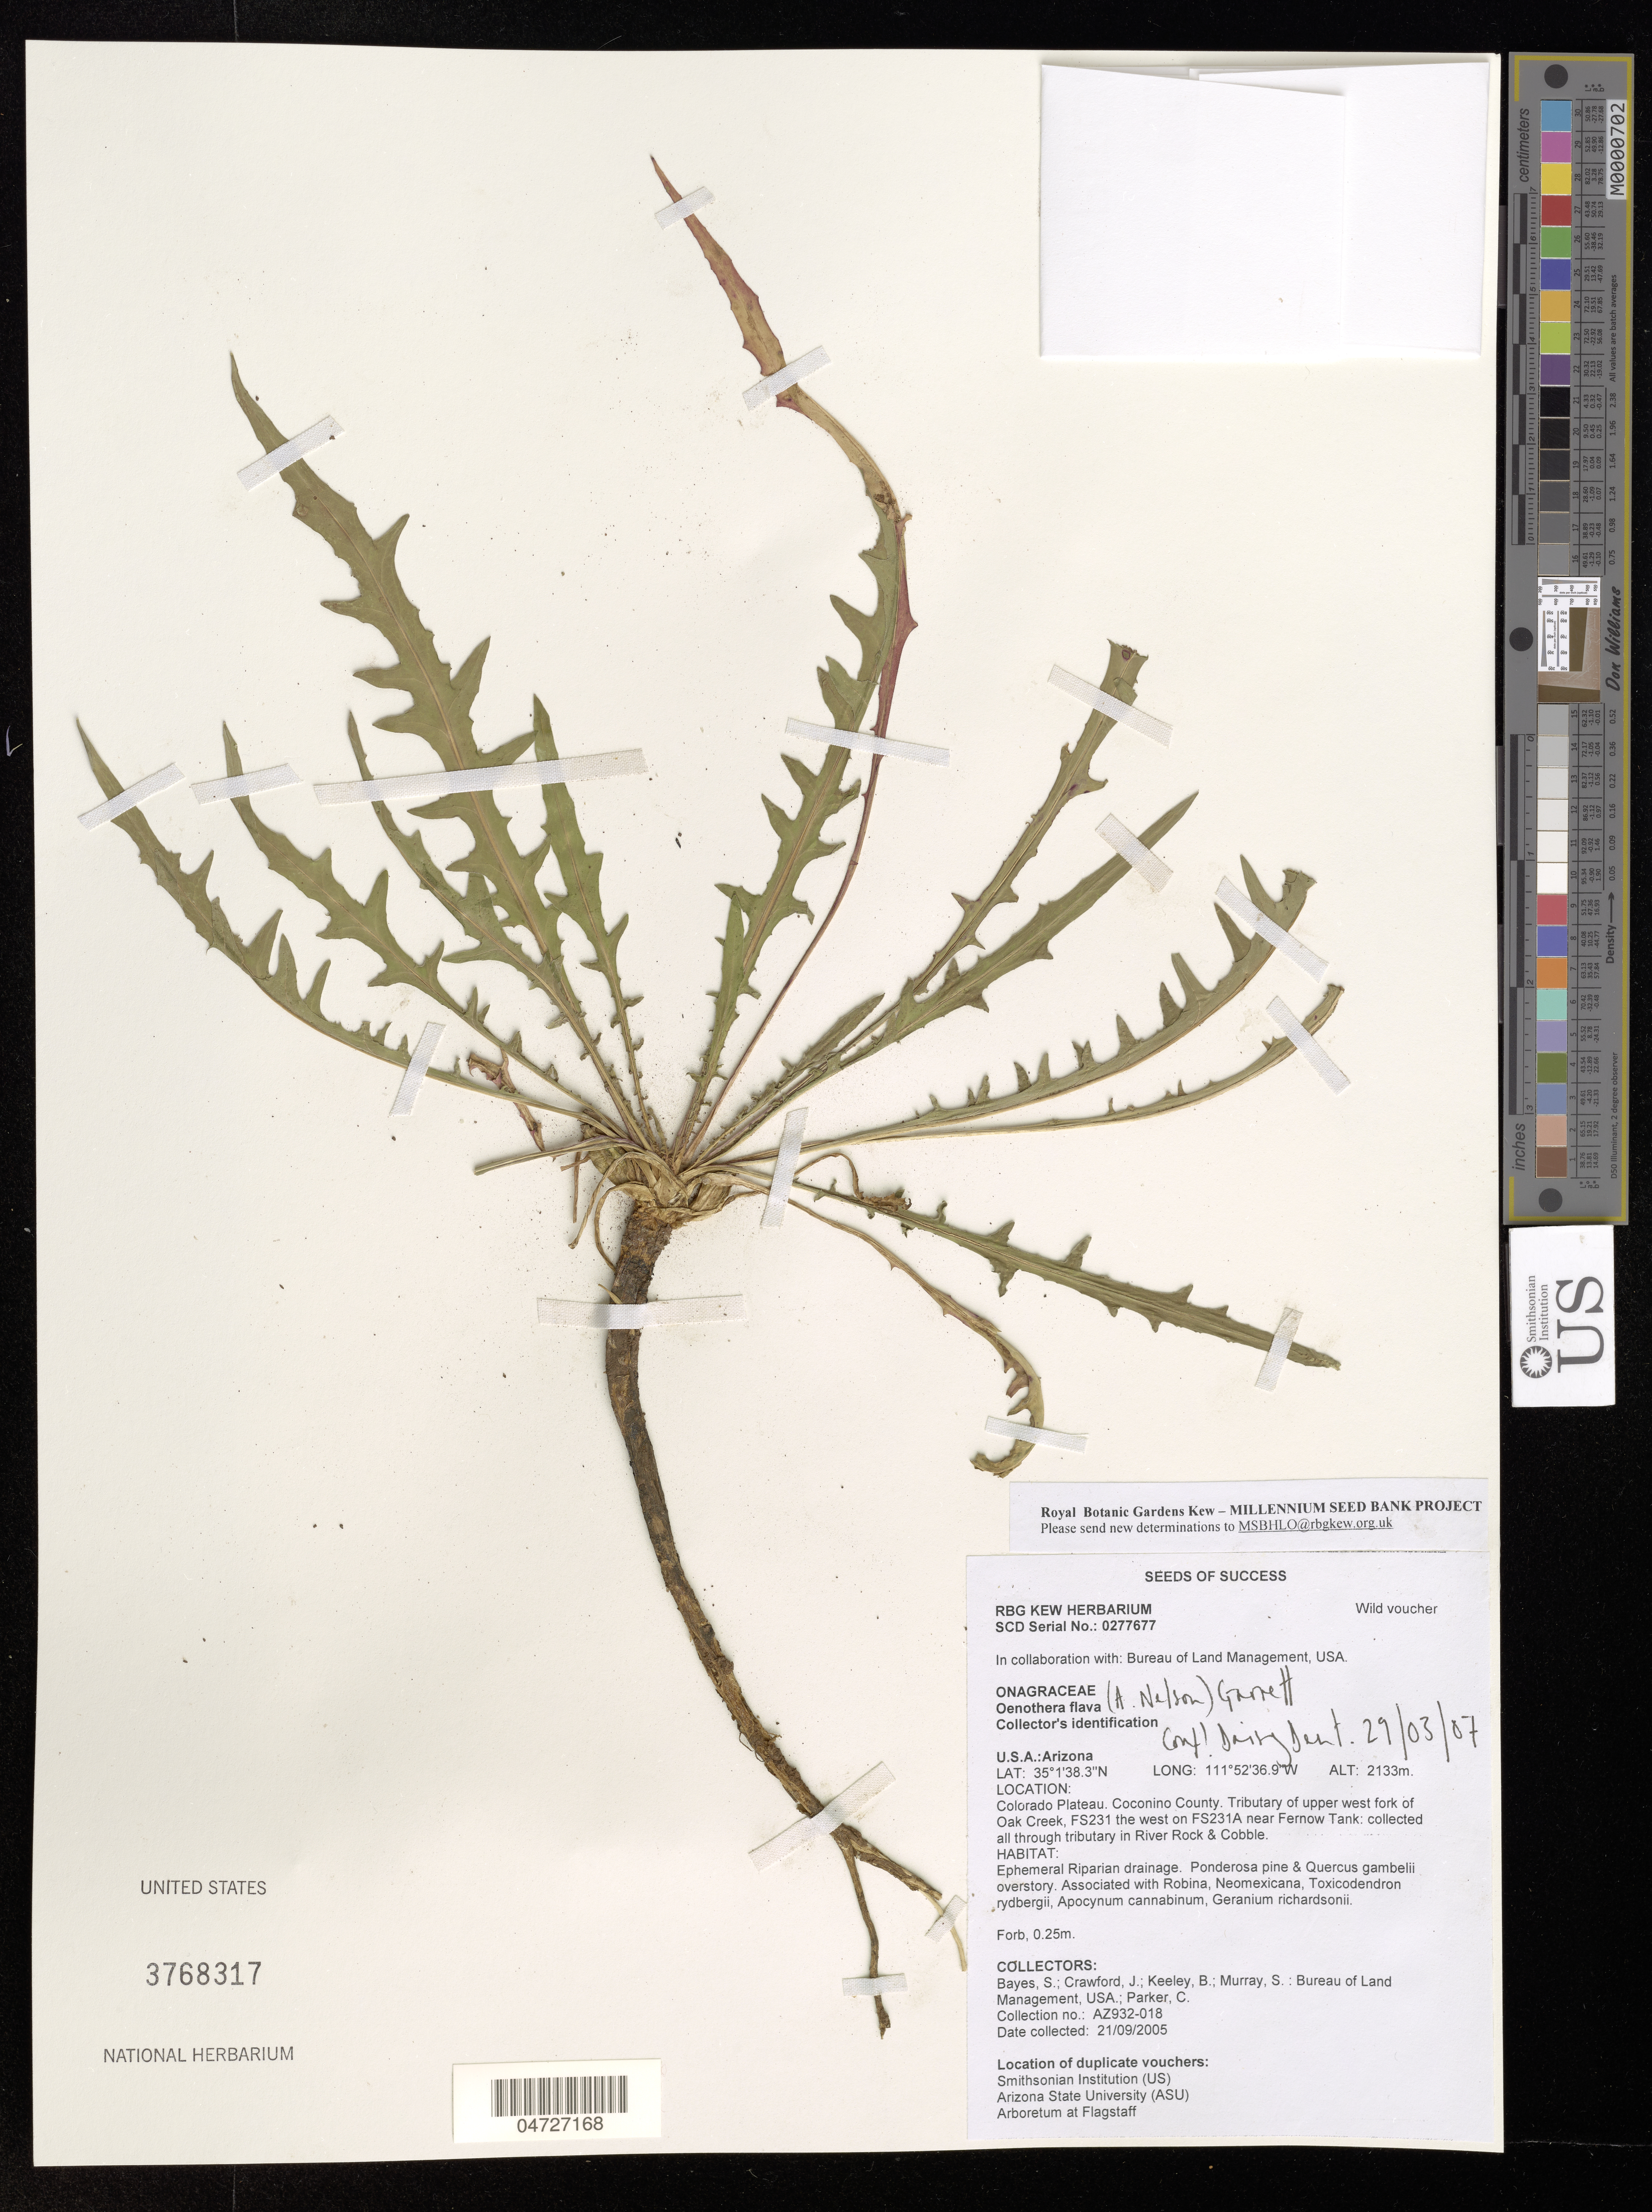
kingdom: Plantae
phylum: Tracheophyta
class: Magnoliopsida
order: Myrtales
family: Onagraceae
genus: Oenothera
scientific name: Oenothera flava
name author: (A. Nelson) Garrett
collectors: S. Bayes, J. Crawford, B. W. Keeley, S. Murray & C. Parker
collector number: AZ932-018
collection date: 2005-09-21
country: United States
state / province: Arizona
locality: Colorado Plateau. Coconino County. Tributary of upper west fork of Oak Creek, FS231 the west on FS231A near Fernow Tank: collected all through tributary in River Rock & Cobble.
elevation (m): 2133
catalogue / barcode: US 3768317